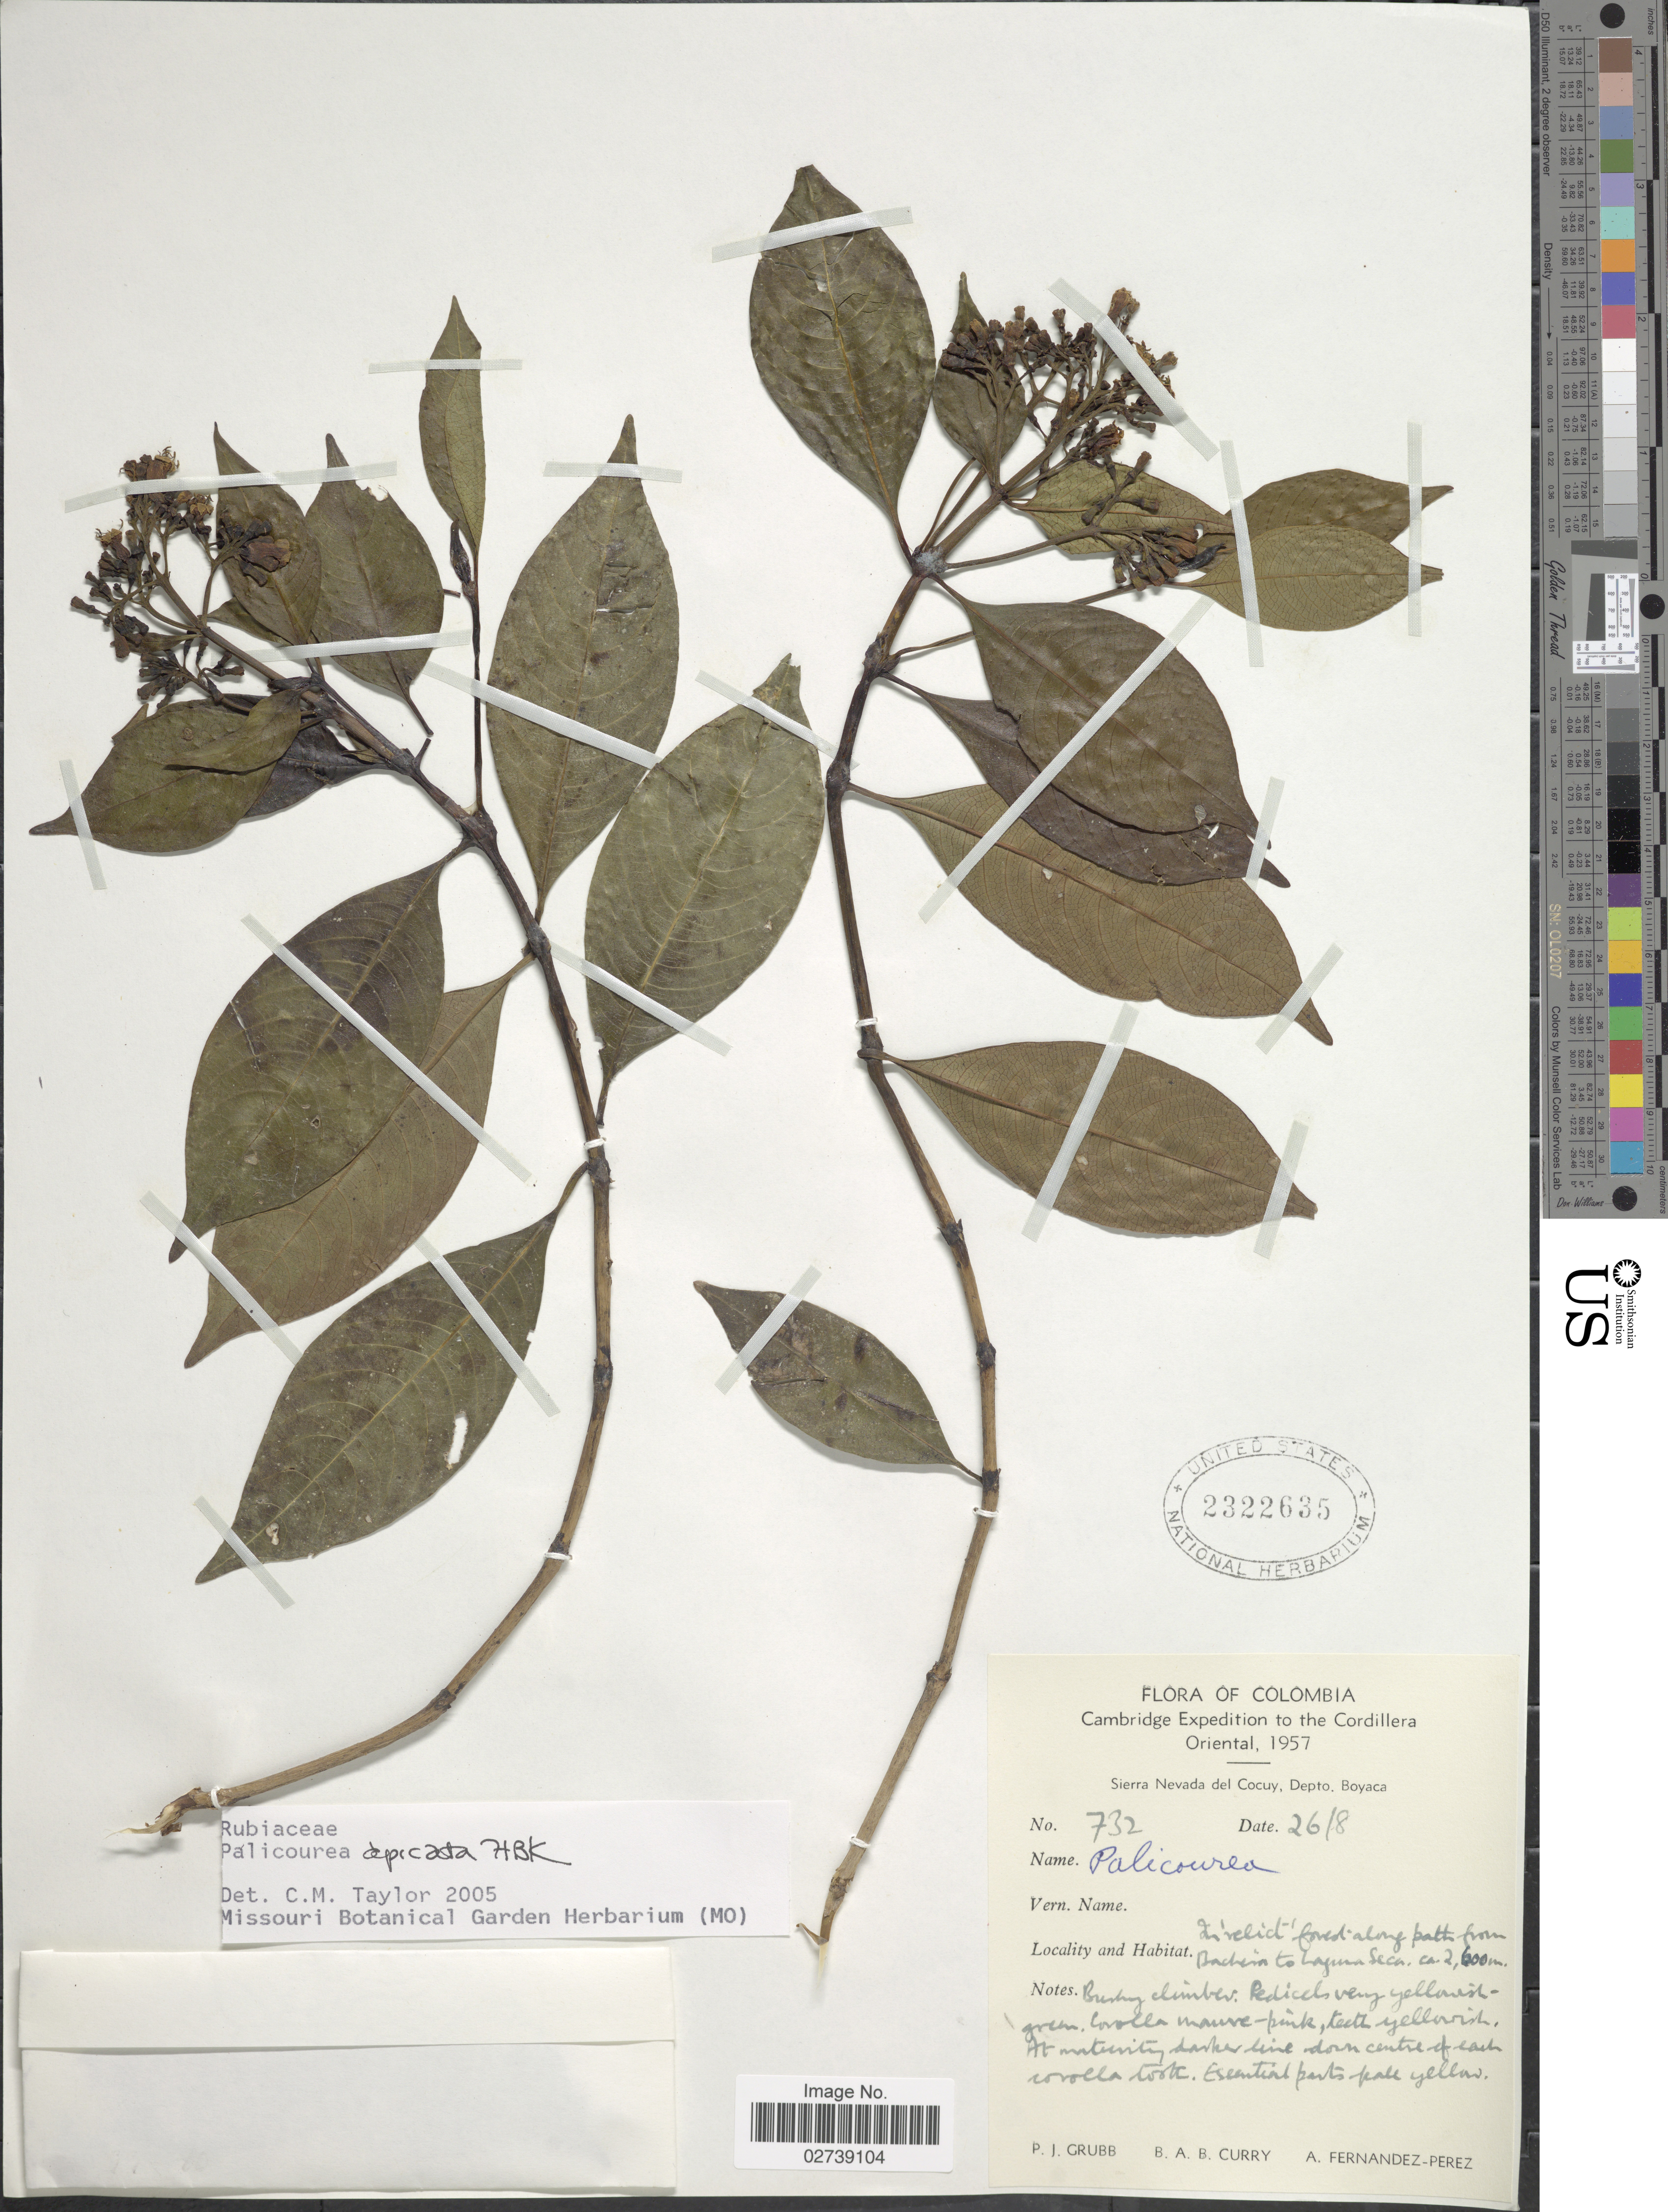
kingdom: Plantae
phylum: Tracheophyta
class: Magnoliopsida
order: Gentianales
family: Rubiaceae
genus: Palicourea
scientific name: Palicourea apicata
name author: Kunth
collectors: P. J. Grubb, B. A. B. Curry & A. Fernández-Pérez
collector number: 732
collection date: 1957-08-26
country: Colombia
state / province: Boyacá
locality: Cordillera Oriental. Sierra Nevada del Cocuy, Depto. Boyaca. In relict forest along path from Bachira to Laguna Seca.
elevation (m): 2600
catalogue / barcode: US 2322635